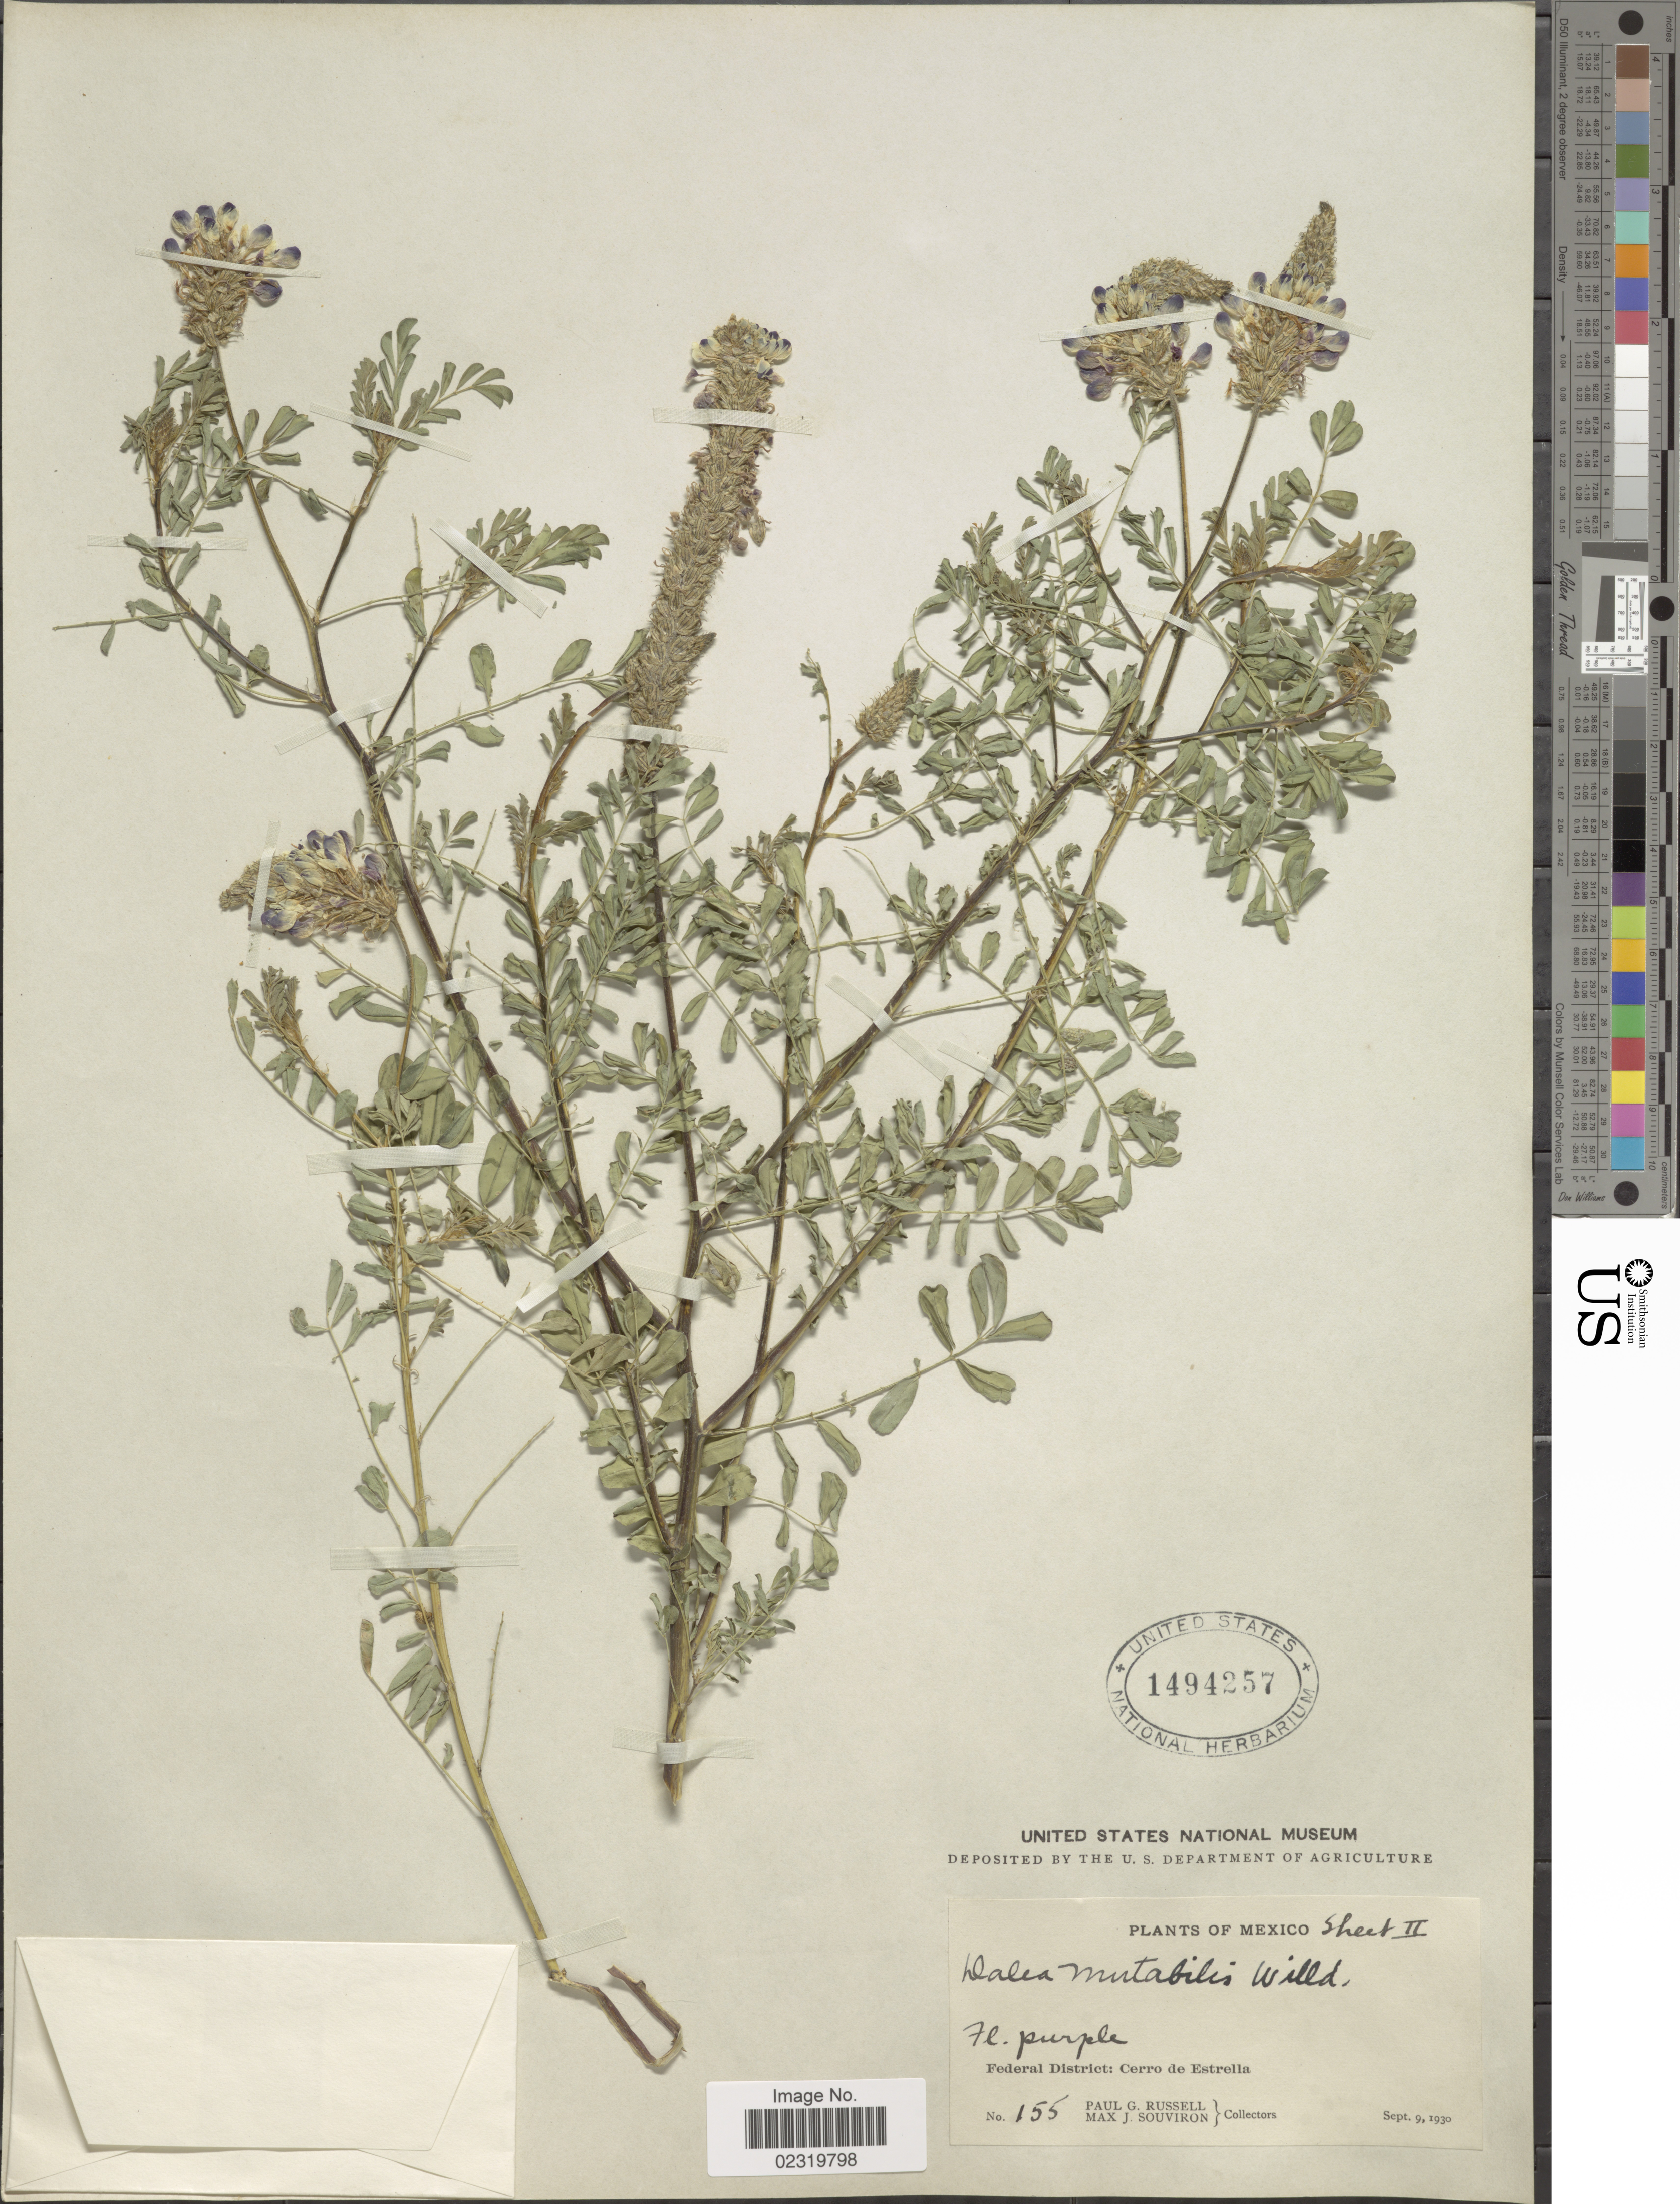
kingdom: Plantae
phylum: Tracheophyta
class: Magnoliopsida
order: Fabales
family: Fabaceae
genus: Dalea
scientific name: Dalea obovatifolia var. obovatifolia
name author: Ortega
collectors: P. G. Russell & M. J. Souviron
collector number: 155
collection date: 1930-09-09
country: Mexico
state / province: Distrito Federal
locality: Cerro de Estrella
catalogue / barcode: US 1494257